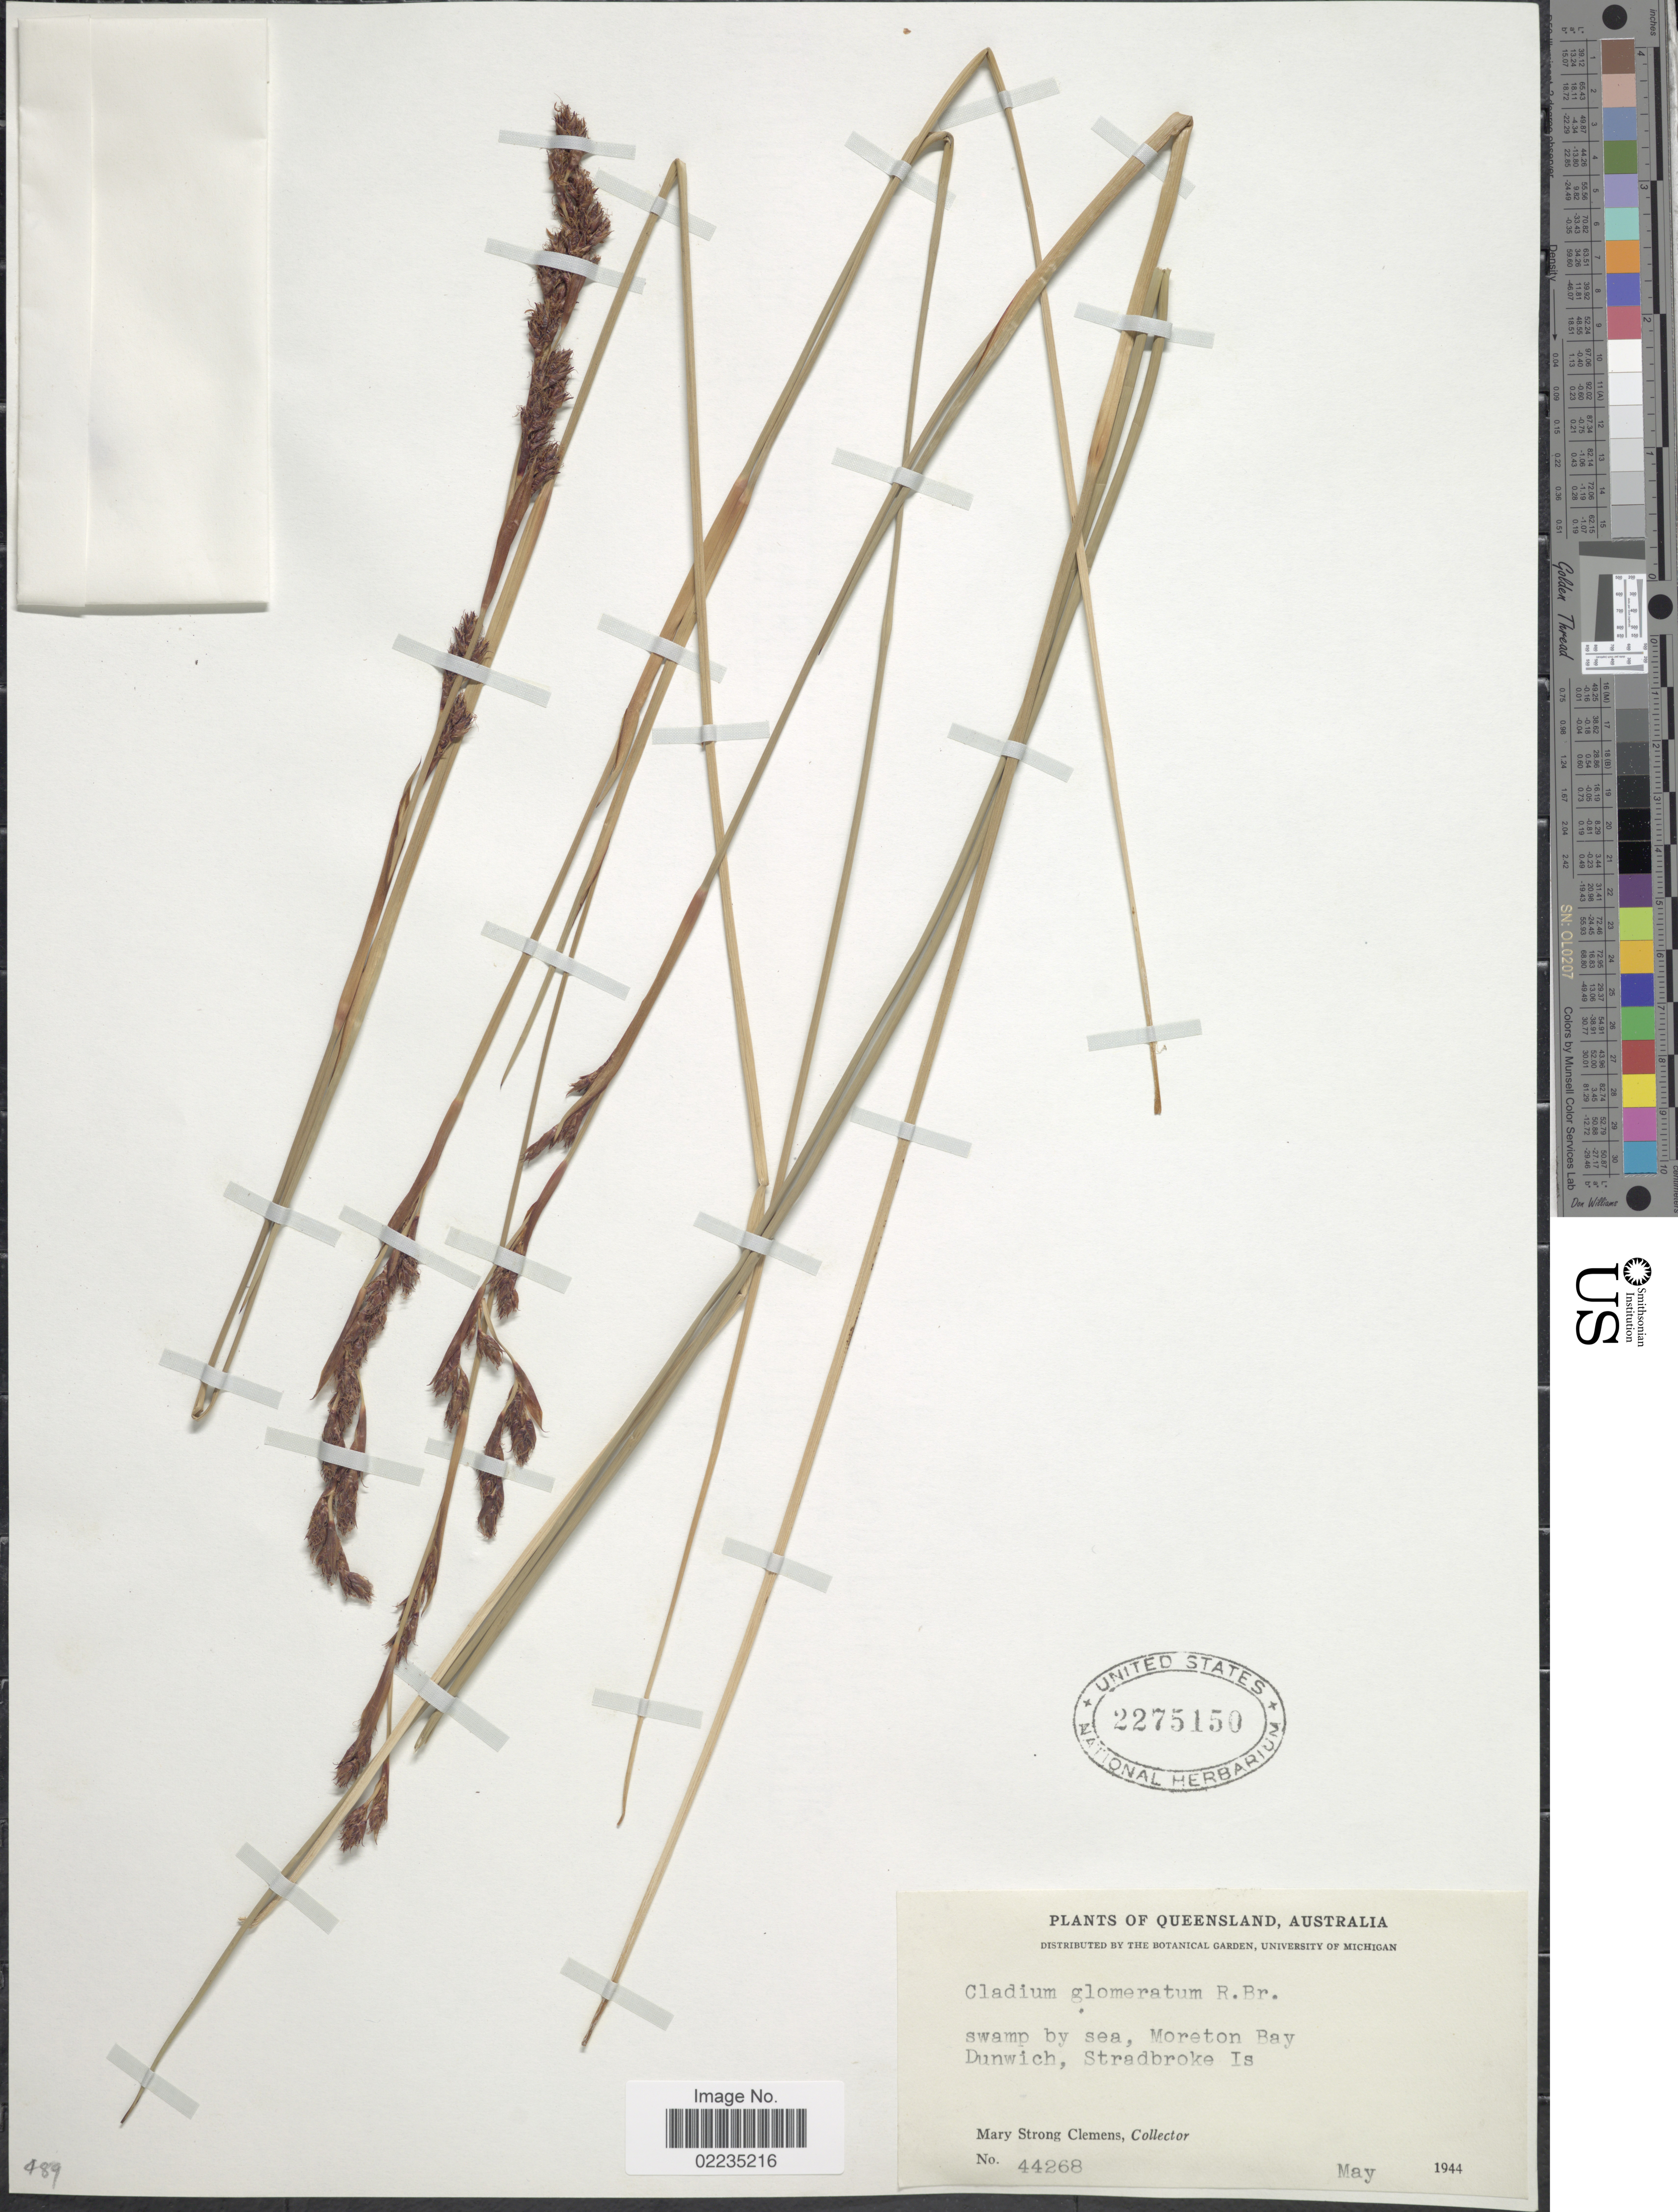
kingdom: Plantae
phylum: Tracheophyta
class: Liliopsida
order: Poales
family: Cyperaceae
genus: Machaerina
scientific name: Machaerina rubiginosa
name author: (Spreng.) T. Koyama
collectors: M. S. Clemens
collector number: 44268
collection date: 1944-05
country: Australia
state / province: Queensland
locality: Moreton Bay, Dunwich, Stradbroke Is.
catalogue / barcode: US 2275150